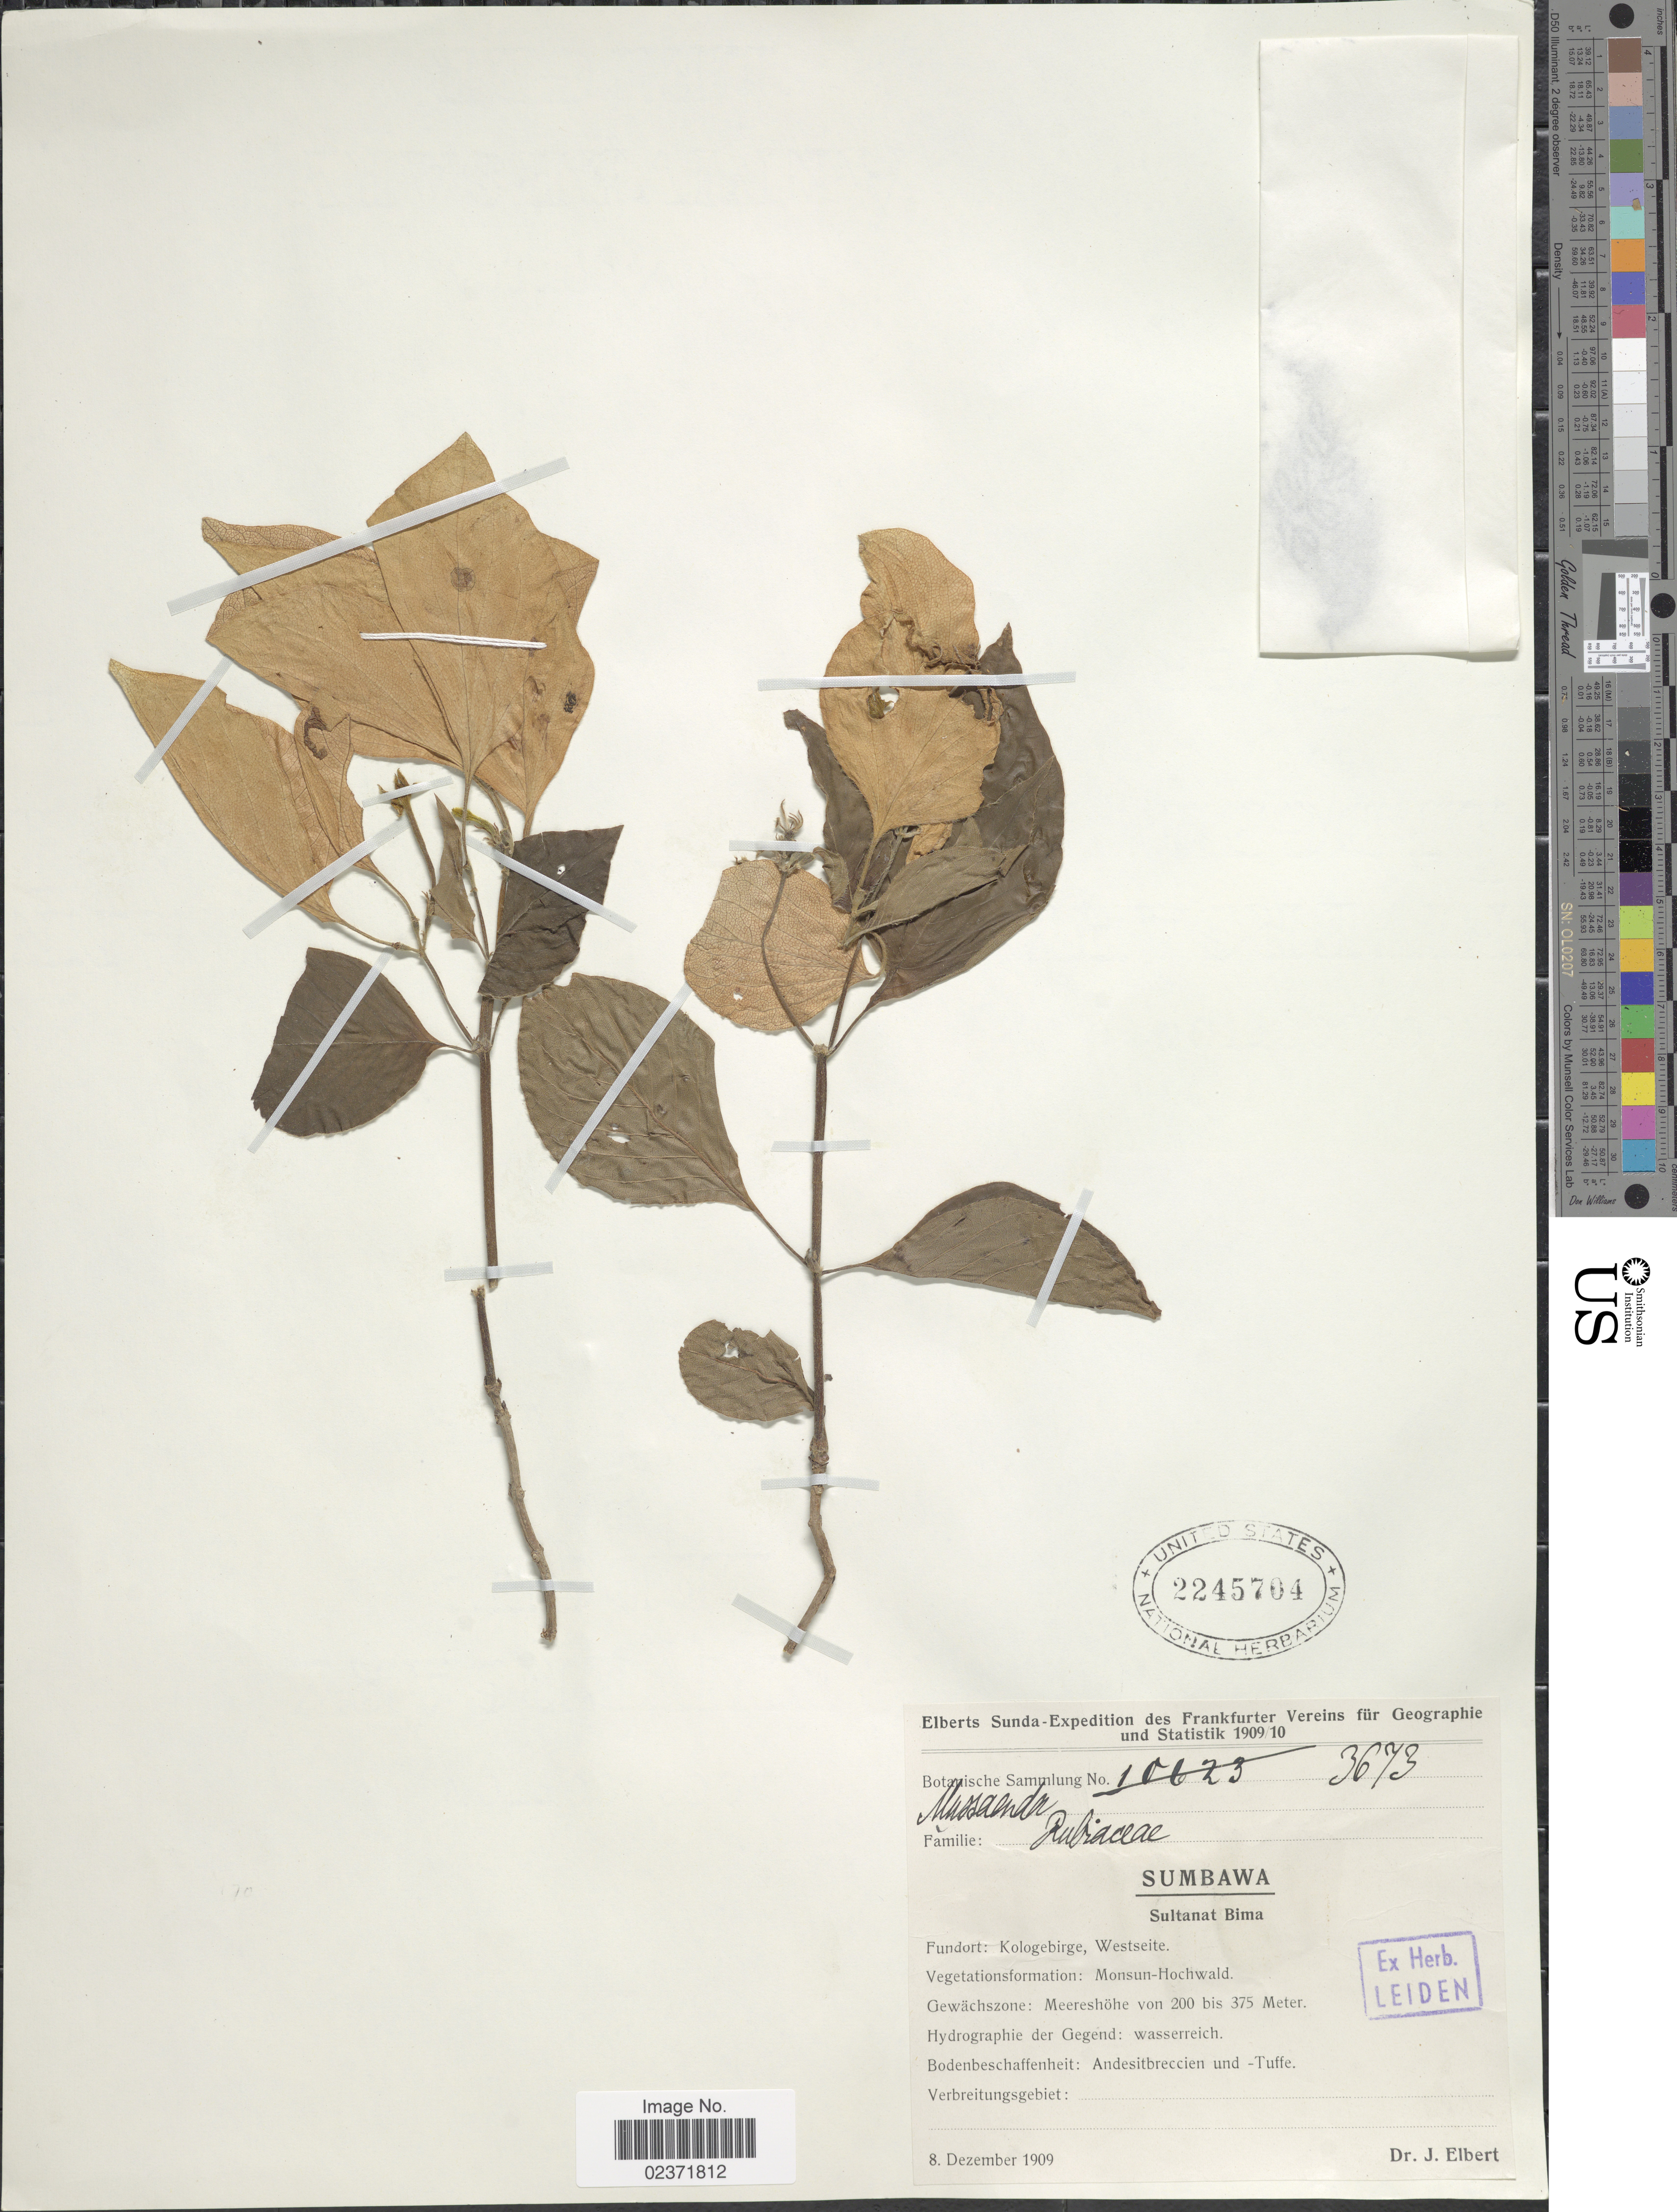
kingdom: Plantae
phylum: Tracheophyta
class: Magnoliopsida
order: Gentianales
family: Rubiaceae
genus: Mussaenda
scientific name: Mussaenda sp.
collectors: J. Elbert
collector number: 3673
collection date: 1909-12-08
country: Indonesia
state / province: Nusa Tenggara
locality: Sumbawa, Sultanat Bima, Fundort: Kologebirge, Westseite. Monsun-Hochwald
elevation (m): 375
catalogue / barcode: US 2245704